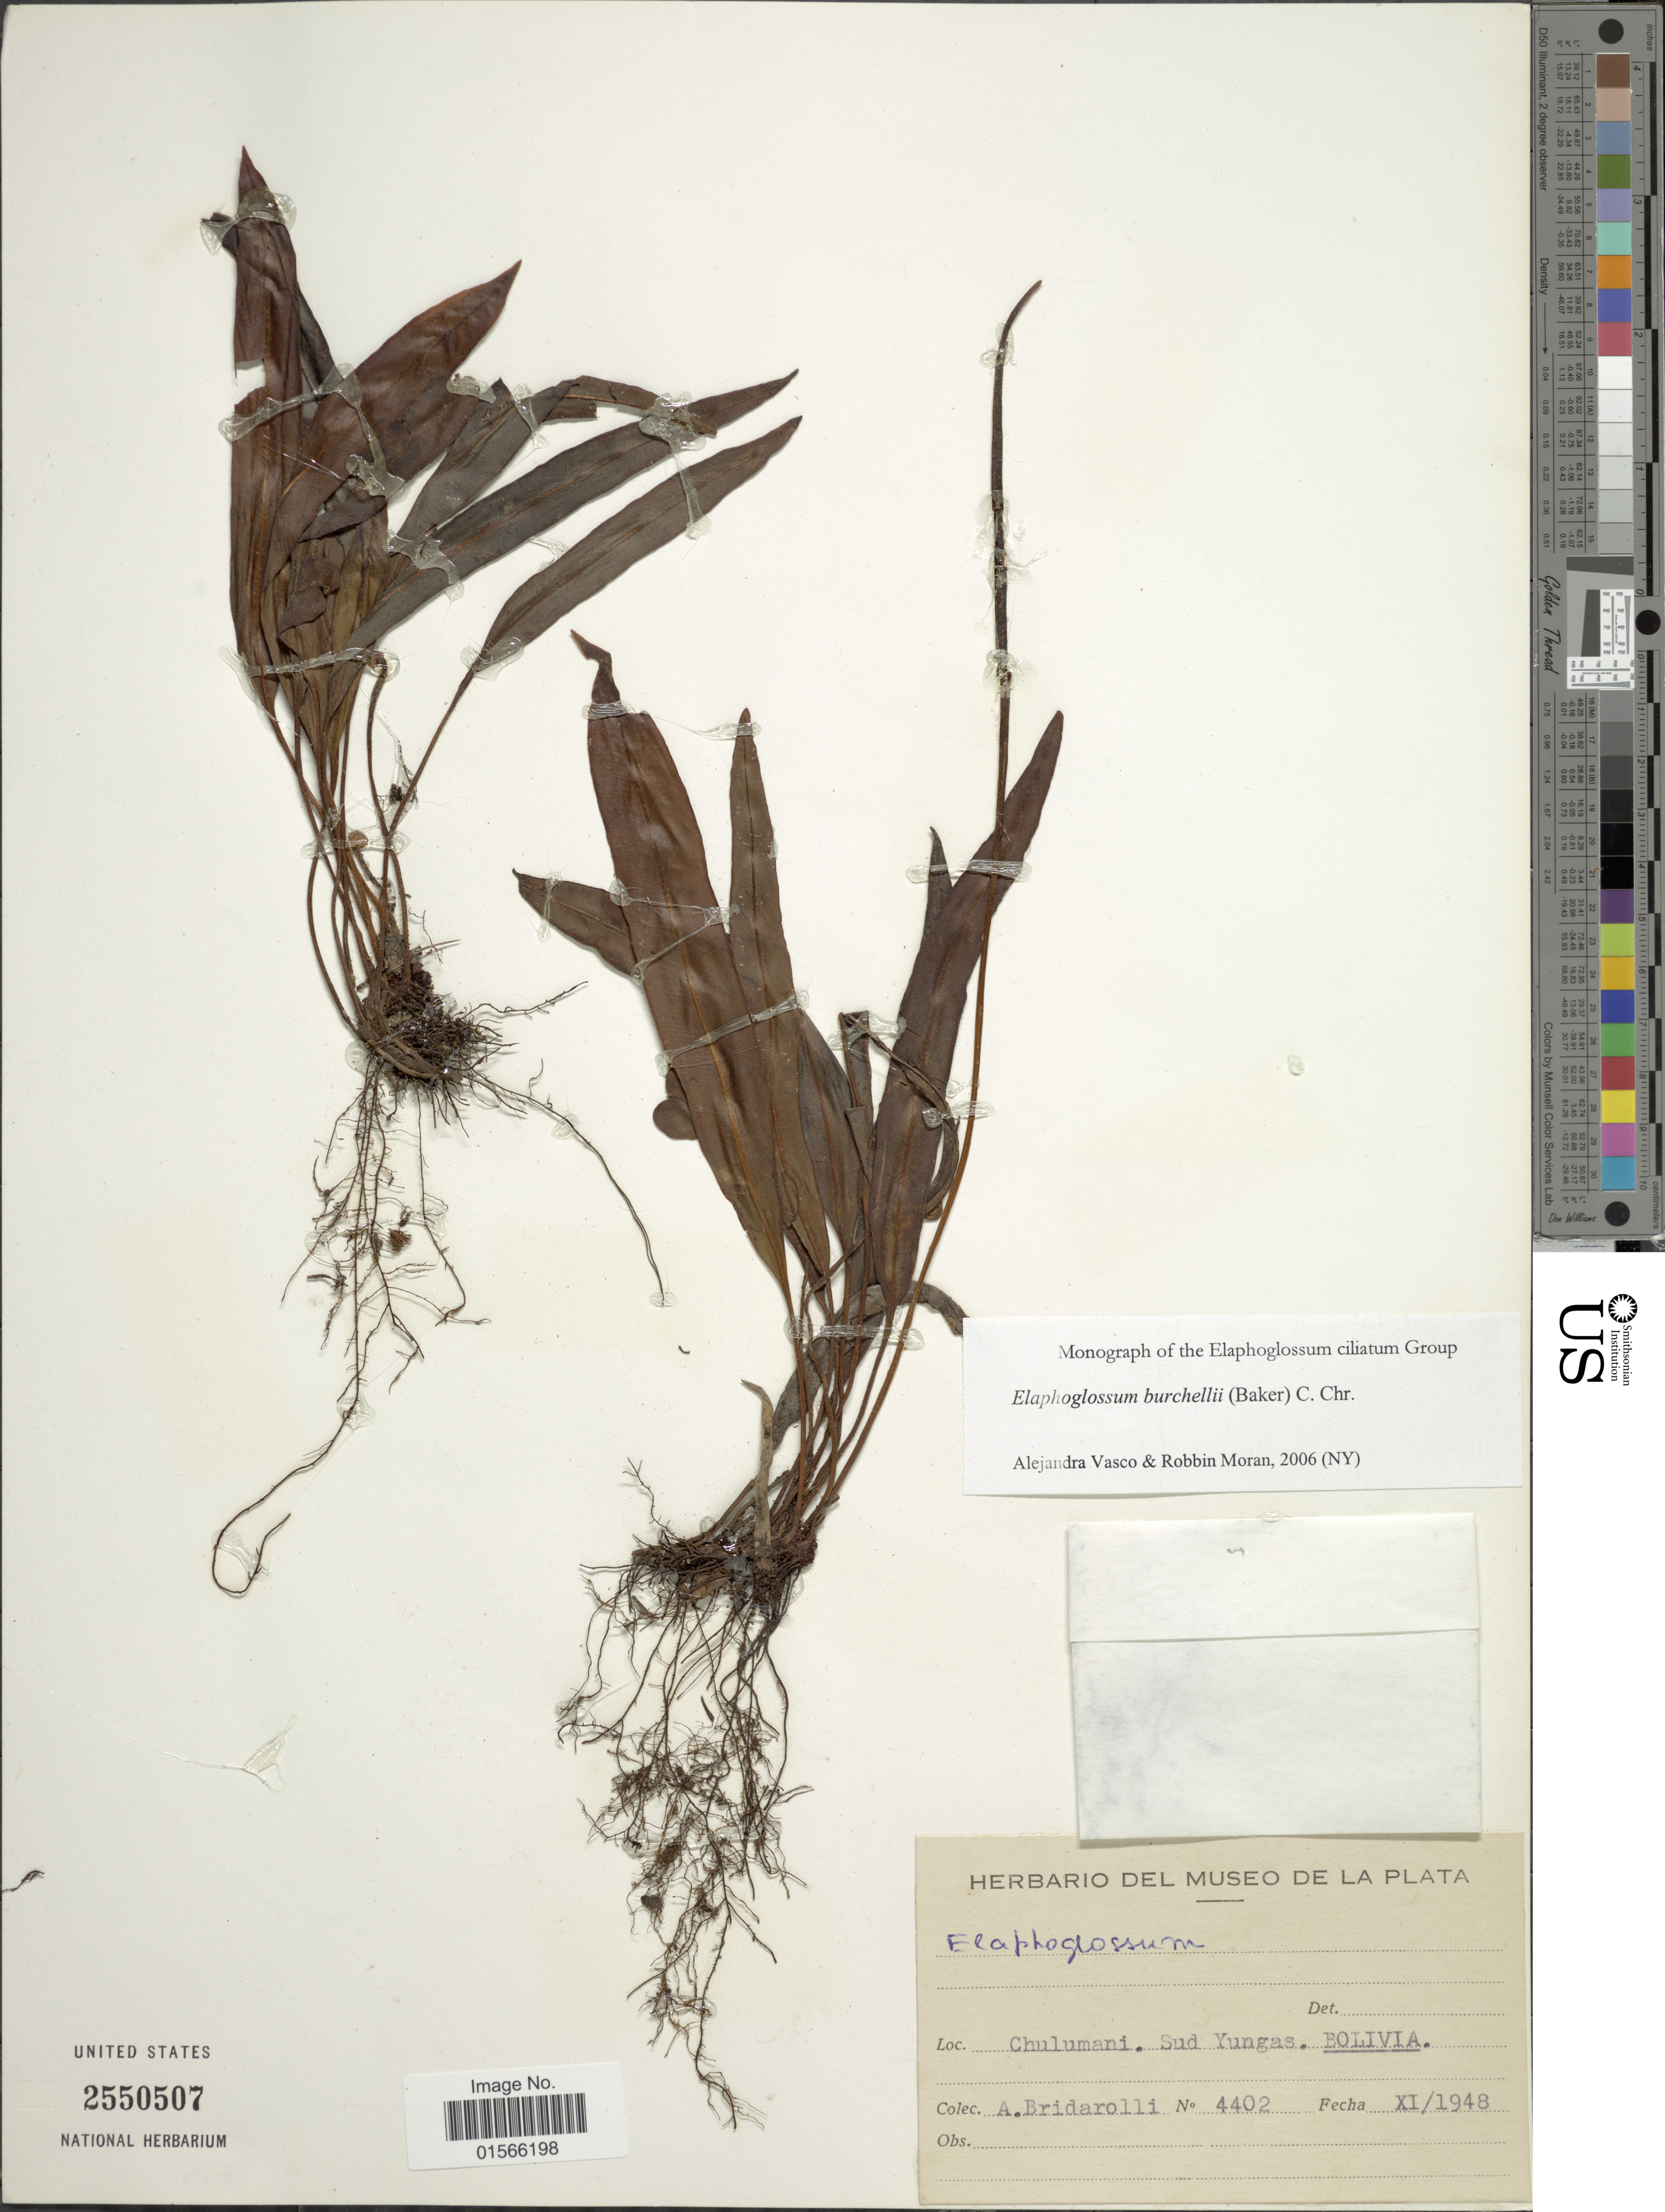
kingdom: Plantae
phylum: Tracheophyta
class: Polypodiopsida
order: Polypodiales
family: Dryopteridaceae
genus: Elaphoglossum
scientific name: Elaphoglossum burchellii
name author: (Baker) C. Chr.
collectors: A. Bridarolli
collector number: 4402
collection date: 1948-11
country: Bolivia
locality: Chulumani, Sud Yungas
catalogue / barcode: US 2550507